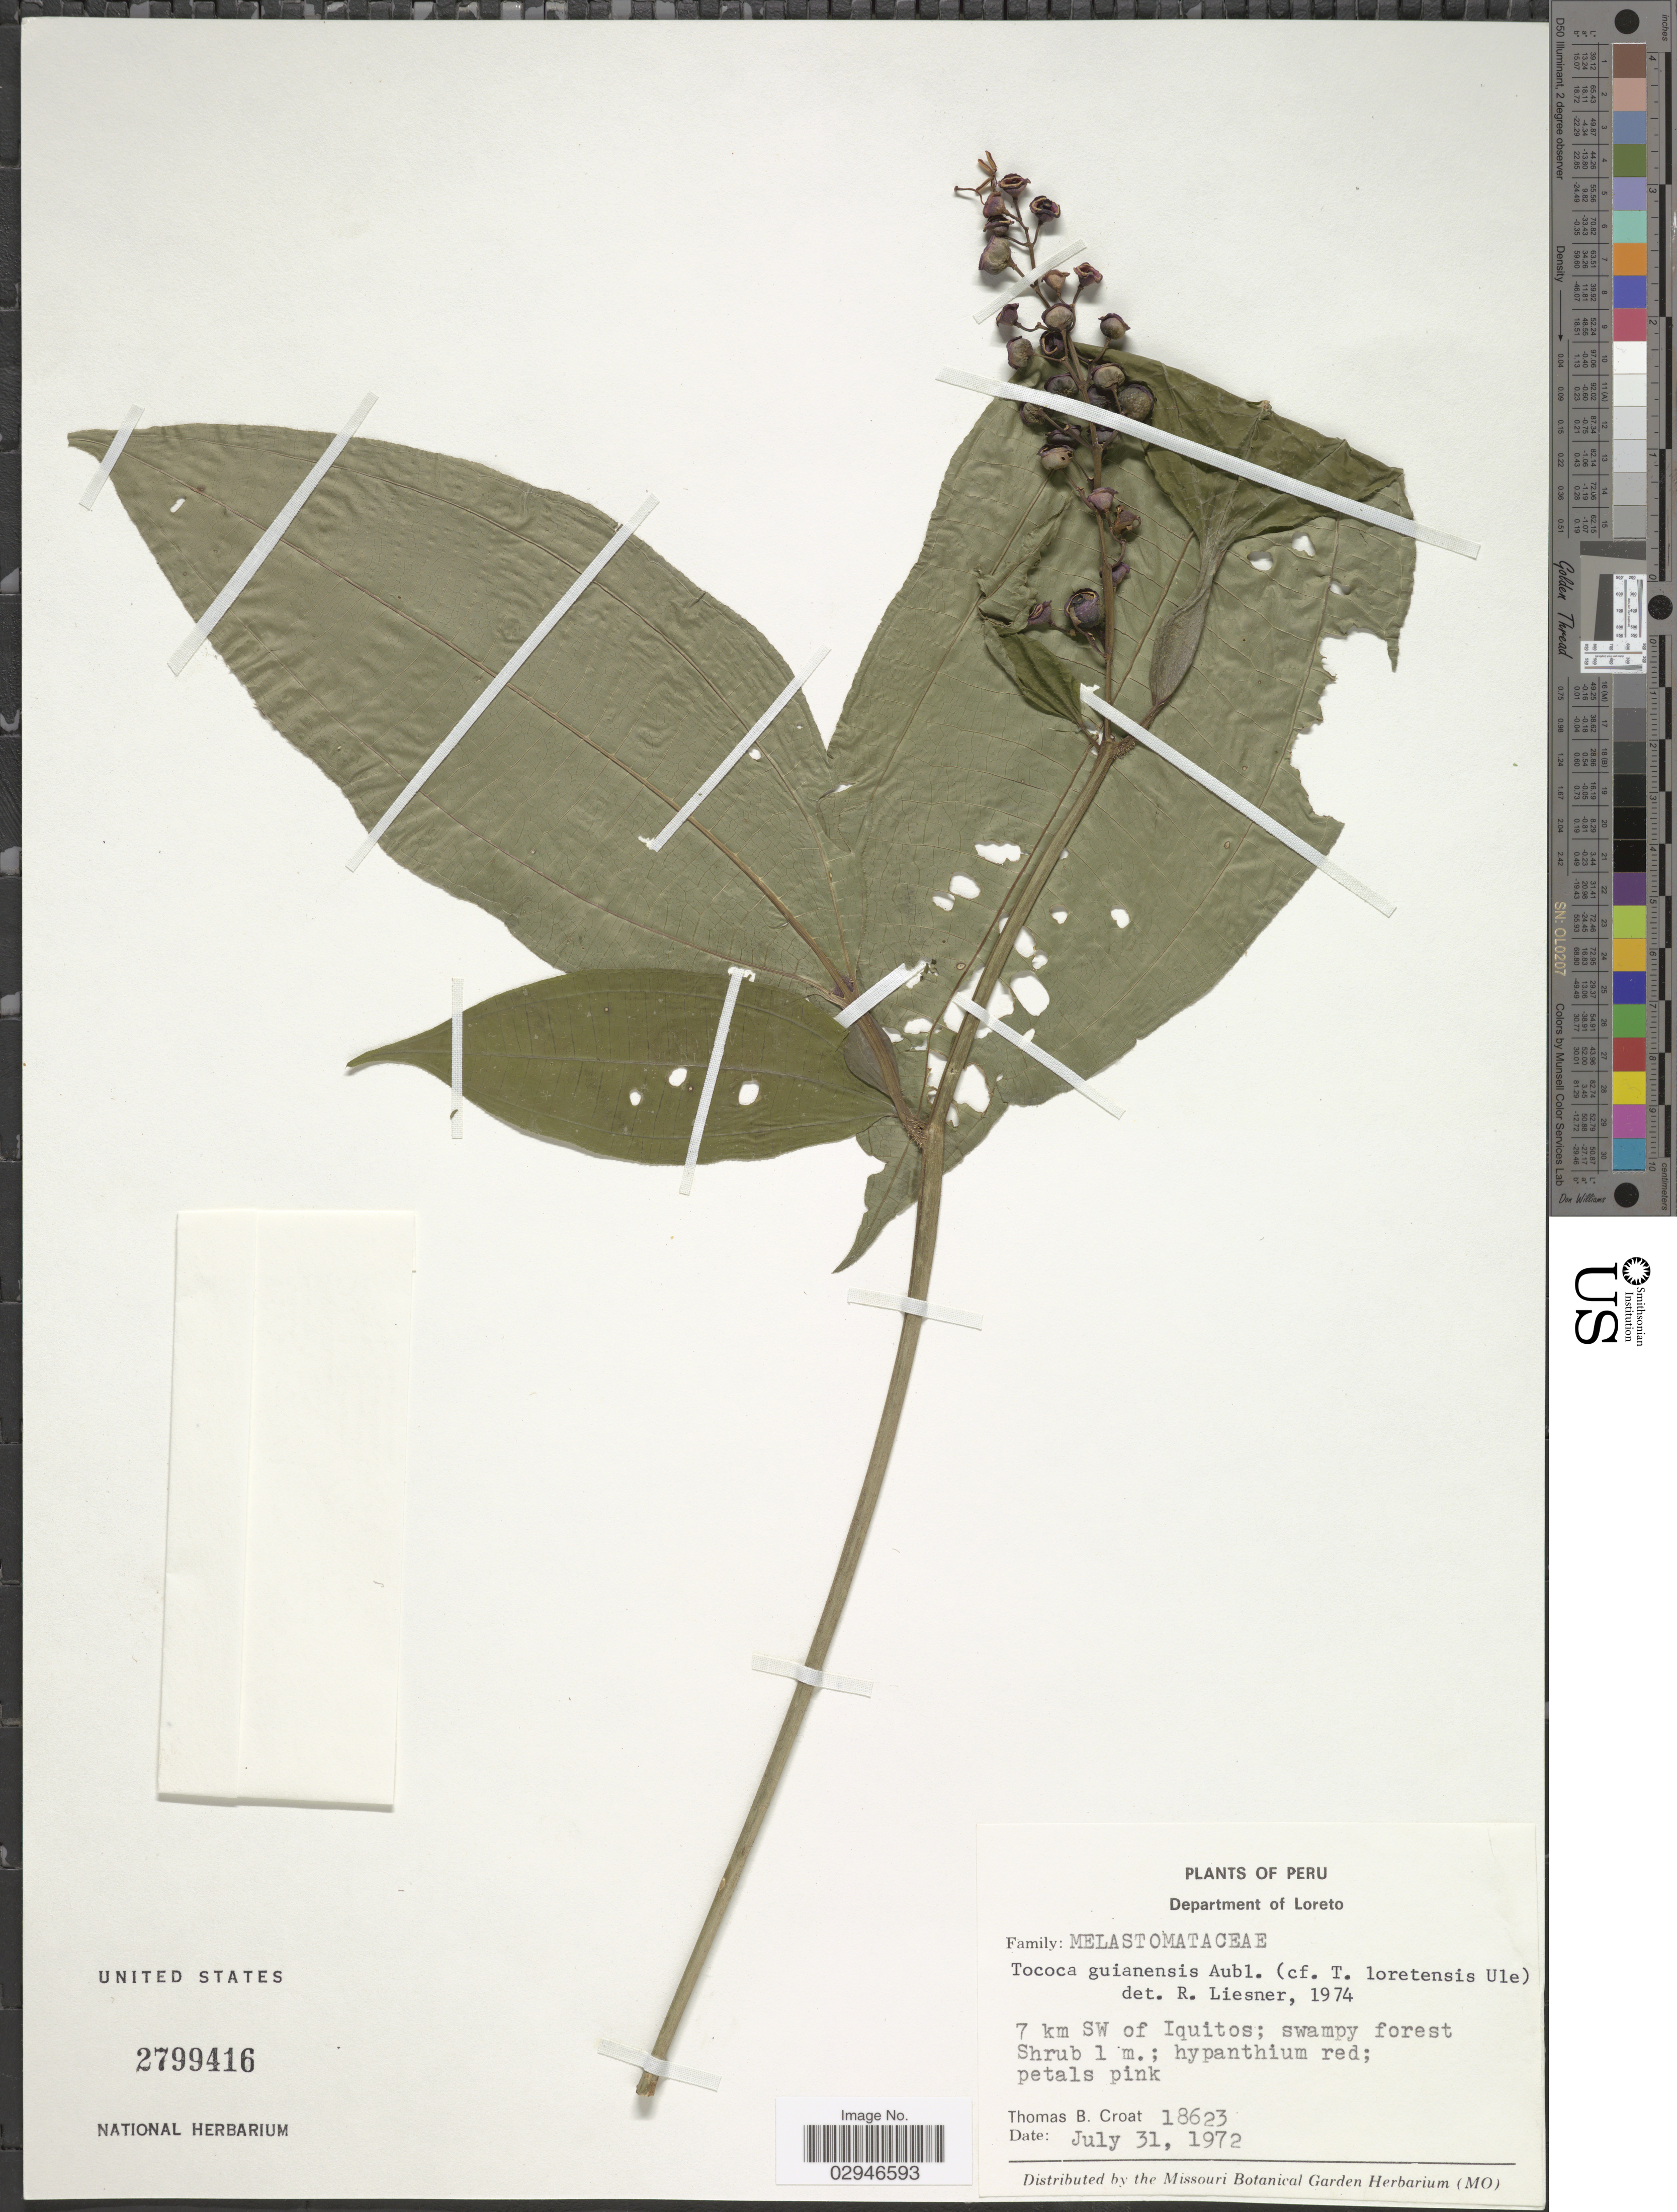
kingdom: Plantae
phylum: Tracheophyta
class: Magnoliopsida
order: Myrtales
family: Melastomataceae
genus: Tococa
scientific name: Tococa guianensis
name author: Aubl.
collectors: T. B. Croat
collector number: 18623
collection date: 1972-07-31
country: Peru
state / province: Loreto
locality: Department of Loreto, 7 km SW of Iquitos.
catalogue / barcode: US 2799416